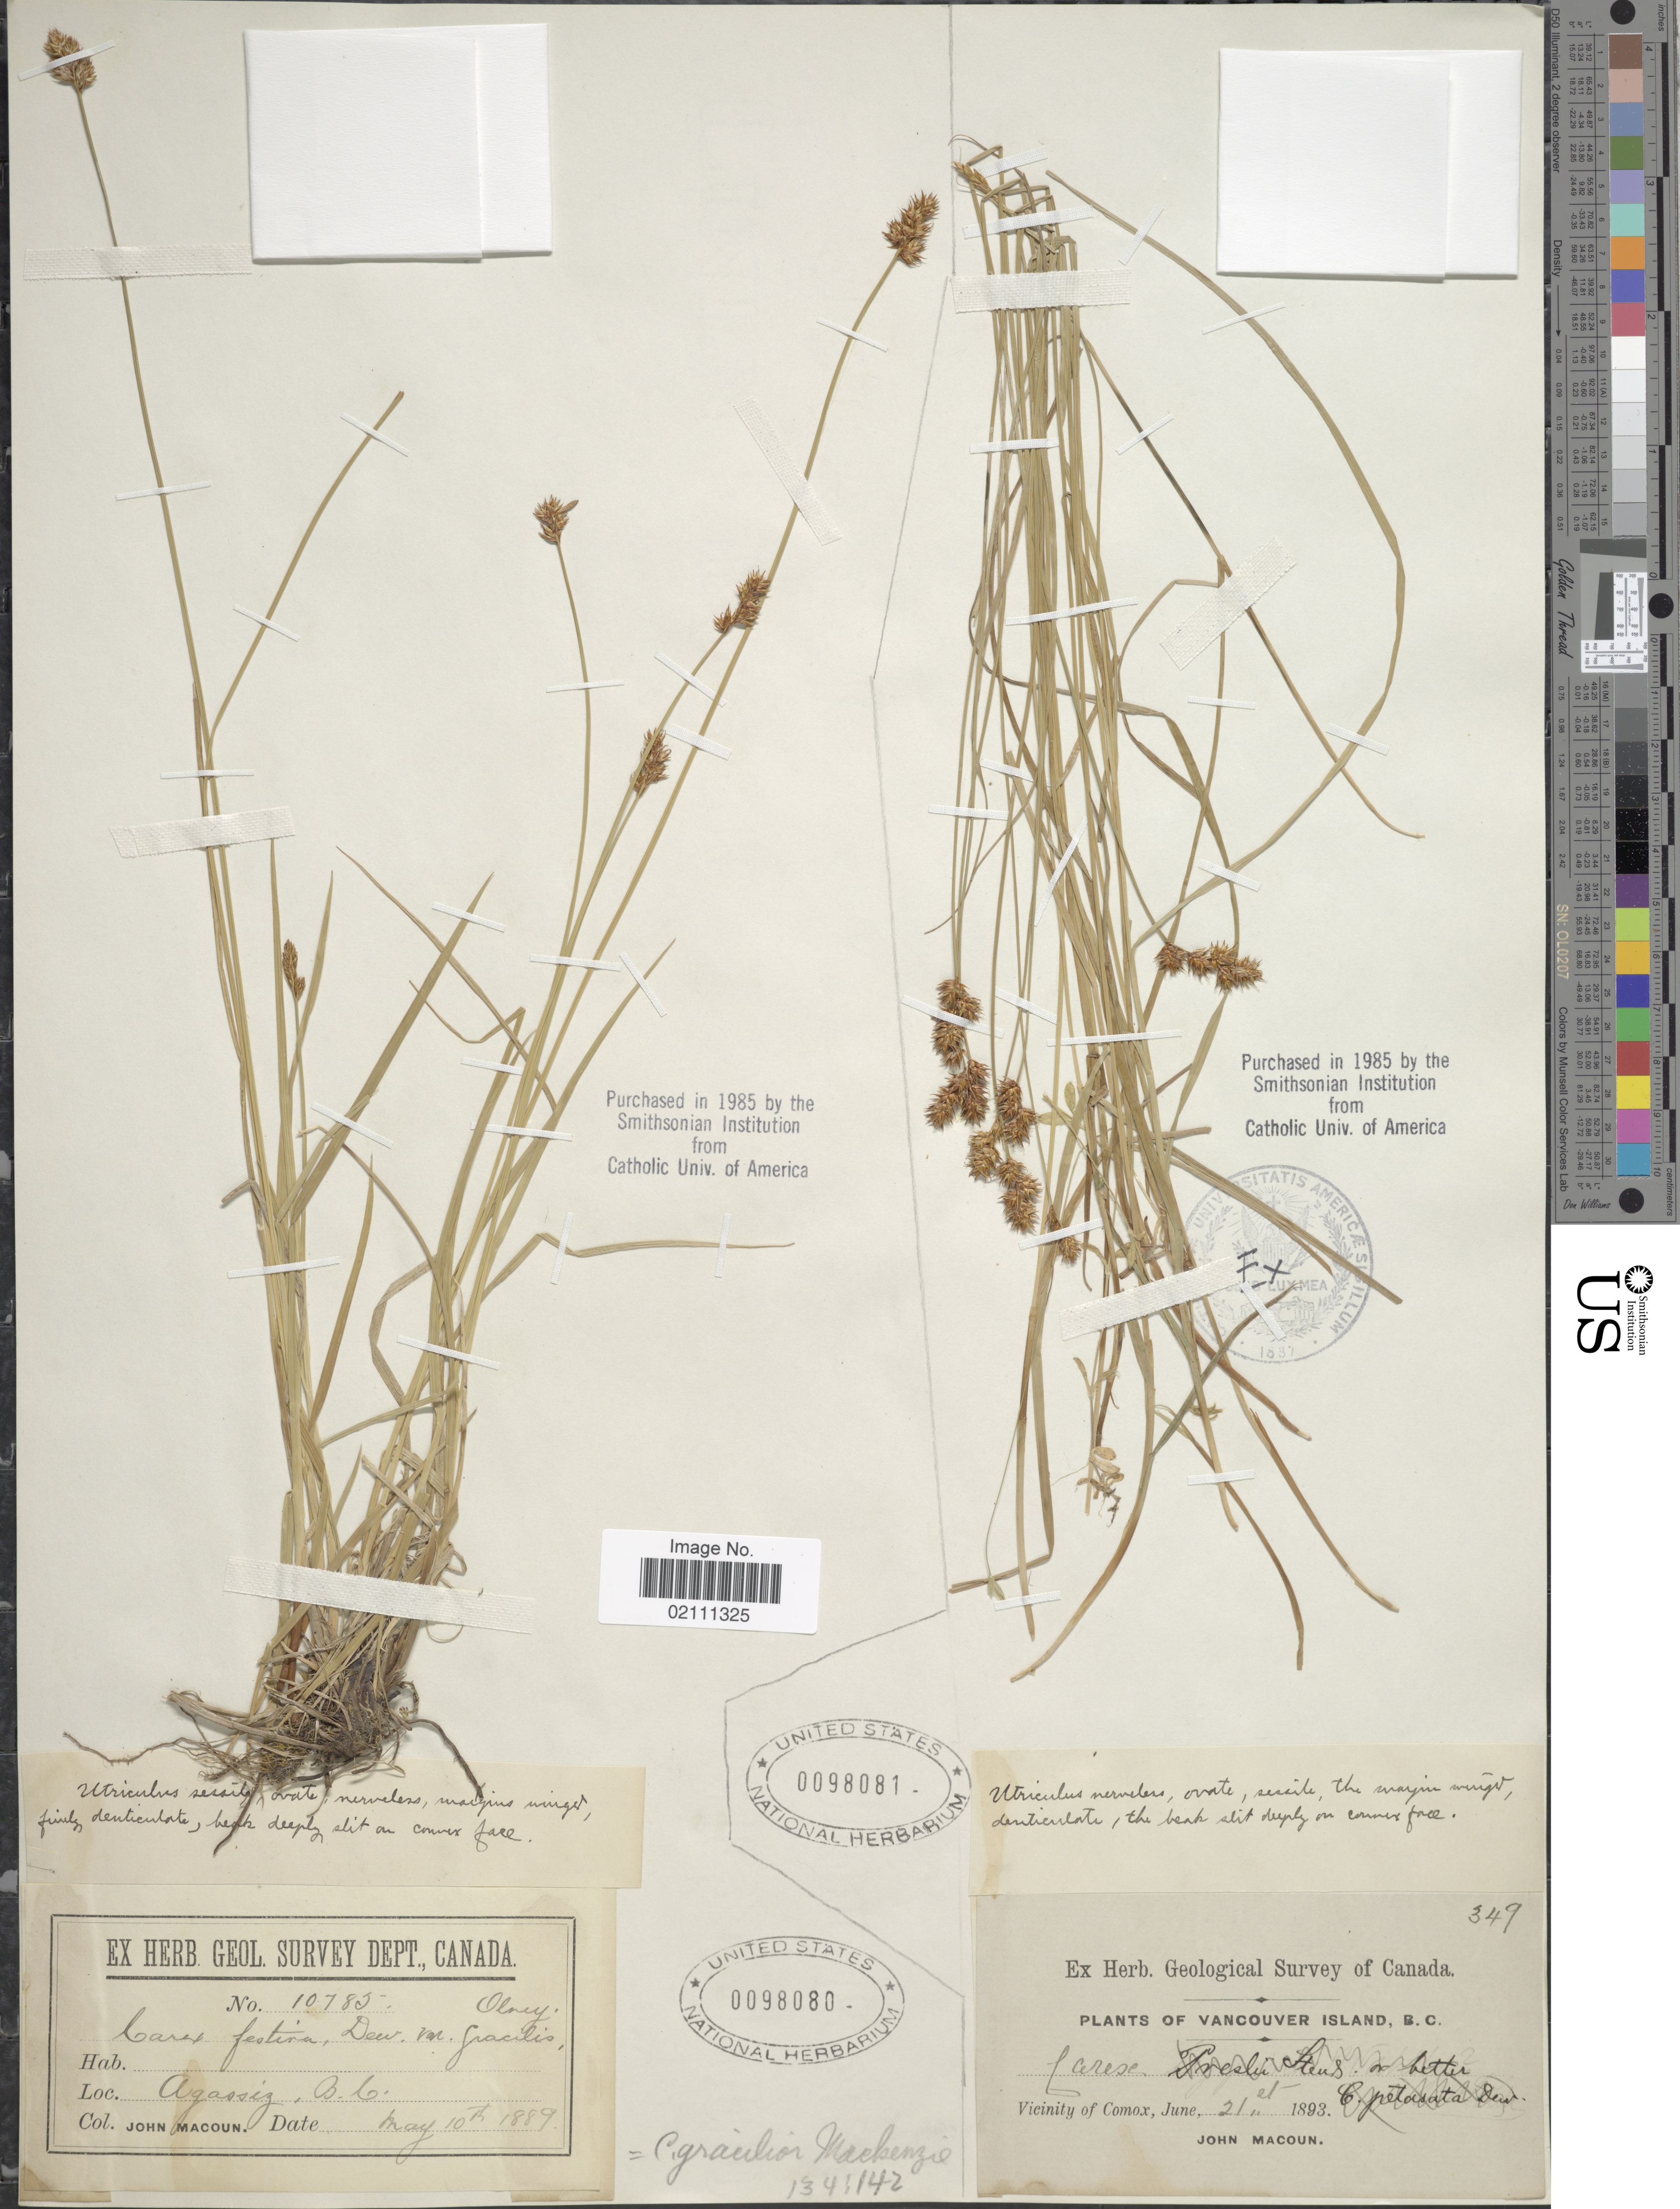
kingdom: Plantae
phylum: Tracheophyta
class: Liliopsida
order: Poales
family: Cyperaceae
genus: Carex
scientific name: Carex gracilior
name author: Mack.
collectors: J. Macoun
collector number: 10785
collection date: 1889-05-10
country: Canada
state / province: British Columbia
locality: Agassiz.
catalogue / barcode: US 98080